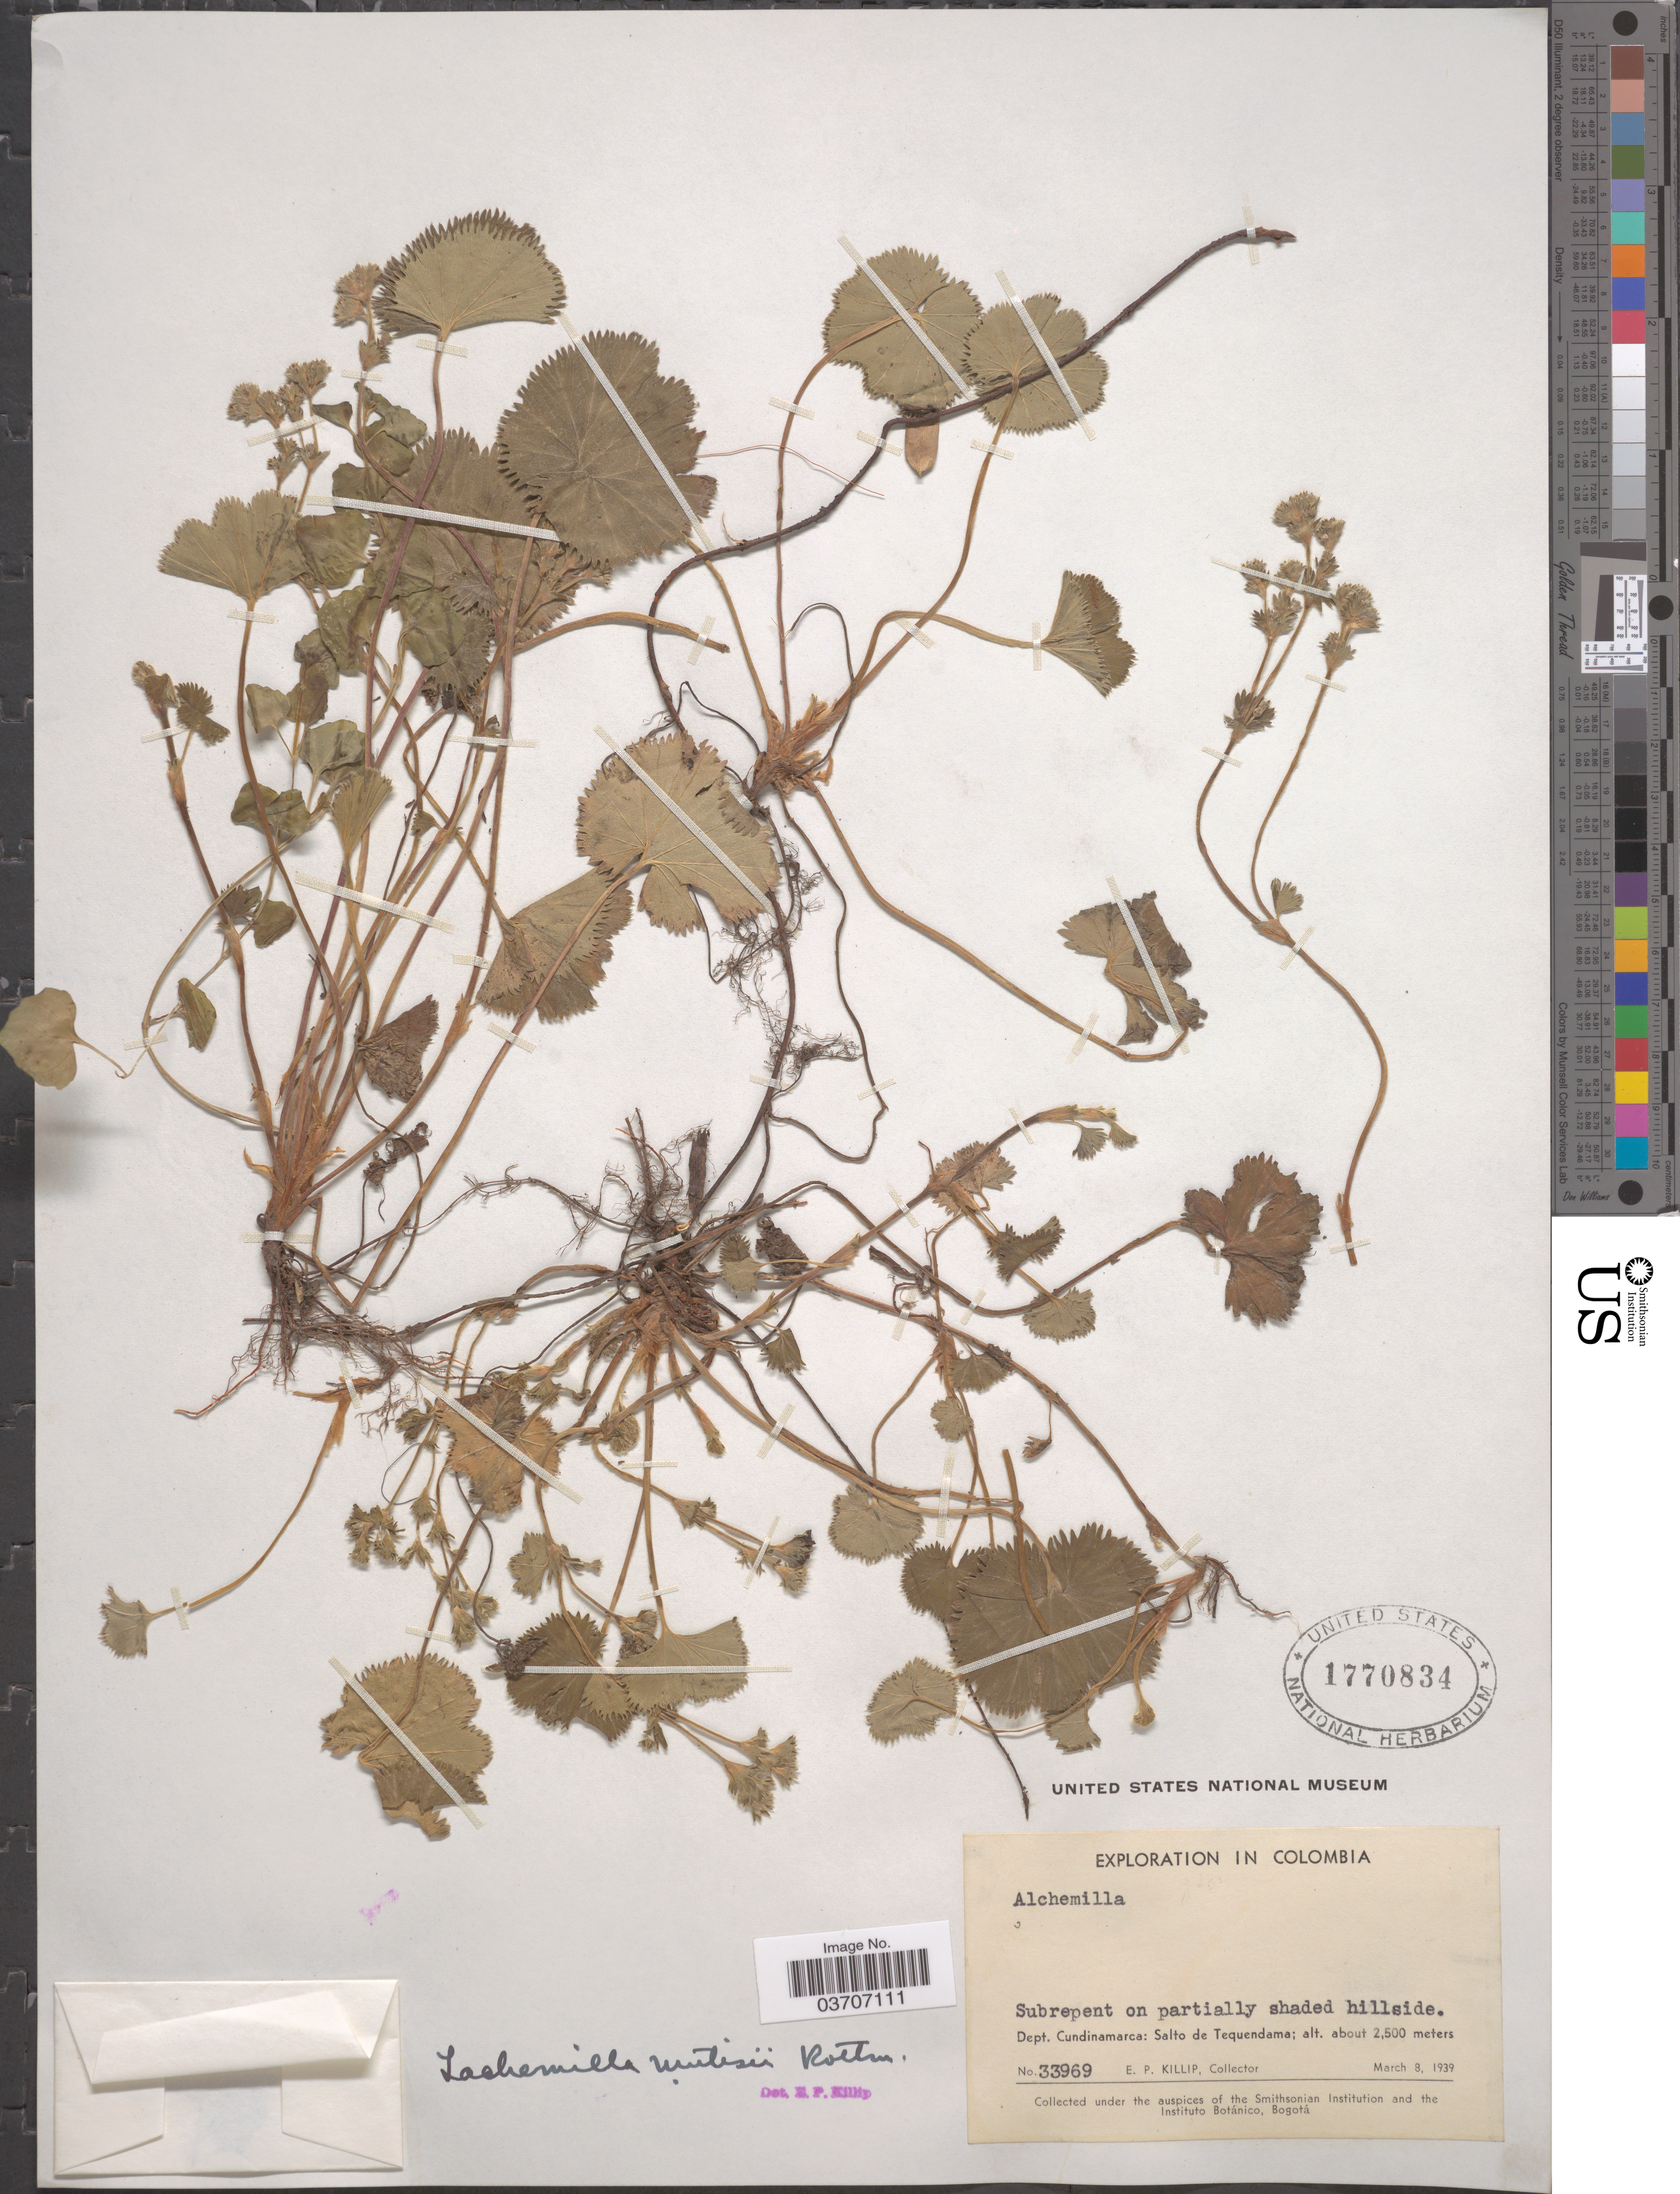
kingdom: Plantae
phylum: Tracheophyta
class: Magnoliopsida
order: Rosales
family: Rosaceae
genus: Lachemilla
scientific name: Lachemilla mutisii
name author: Rothm.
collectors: E. P. Killip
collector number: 33969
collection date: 1939-03-08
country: Colombia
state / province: Cundinamarca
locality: Dept. Cundinamarca: Salto de Tequendama.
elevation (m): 2500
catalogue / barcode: US 1770834